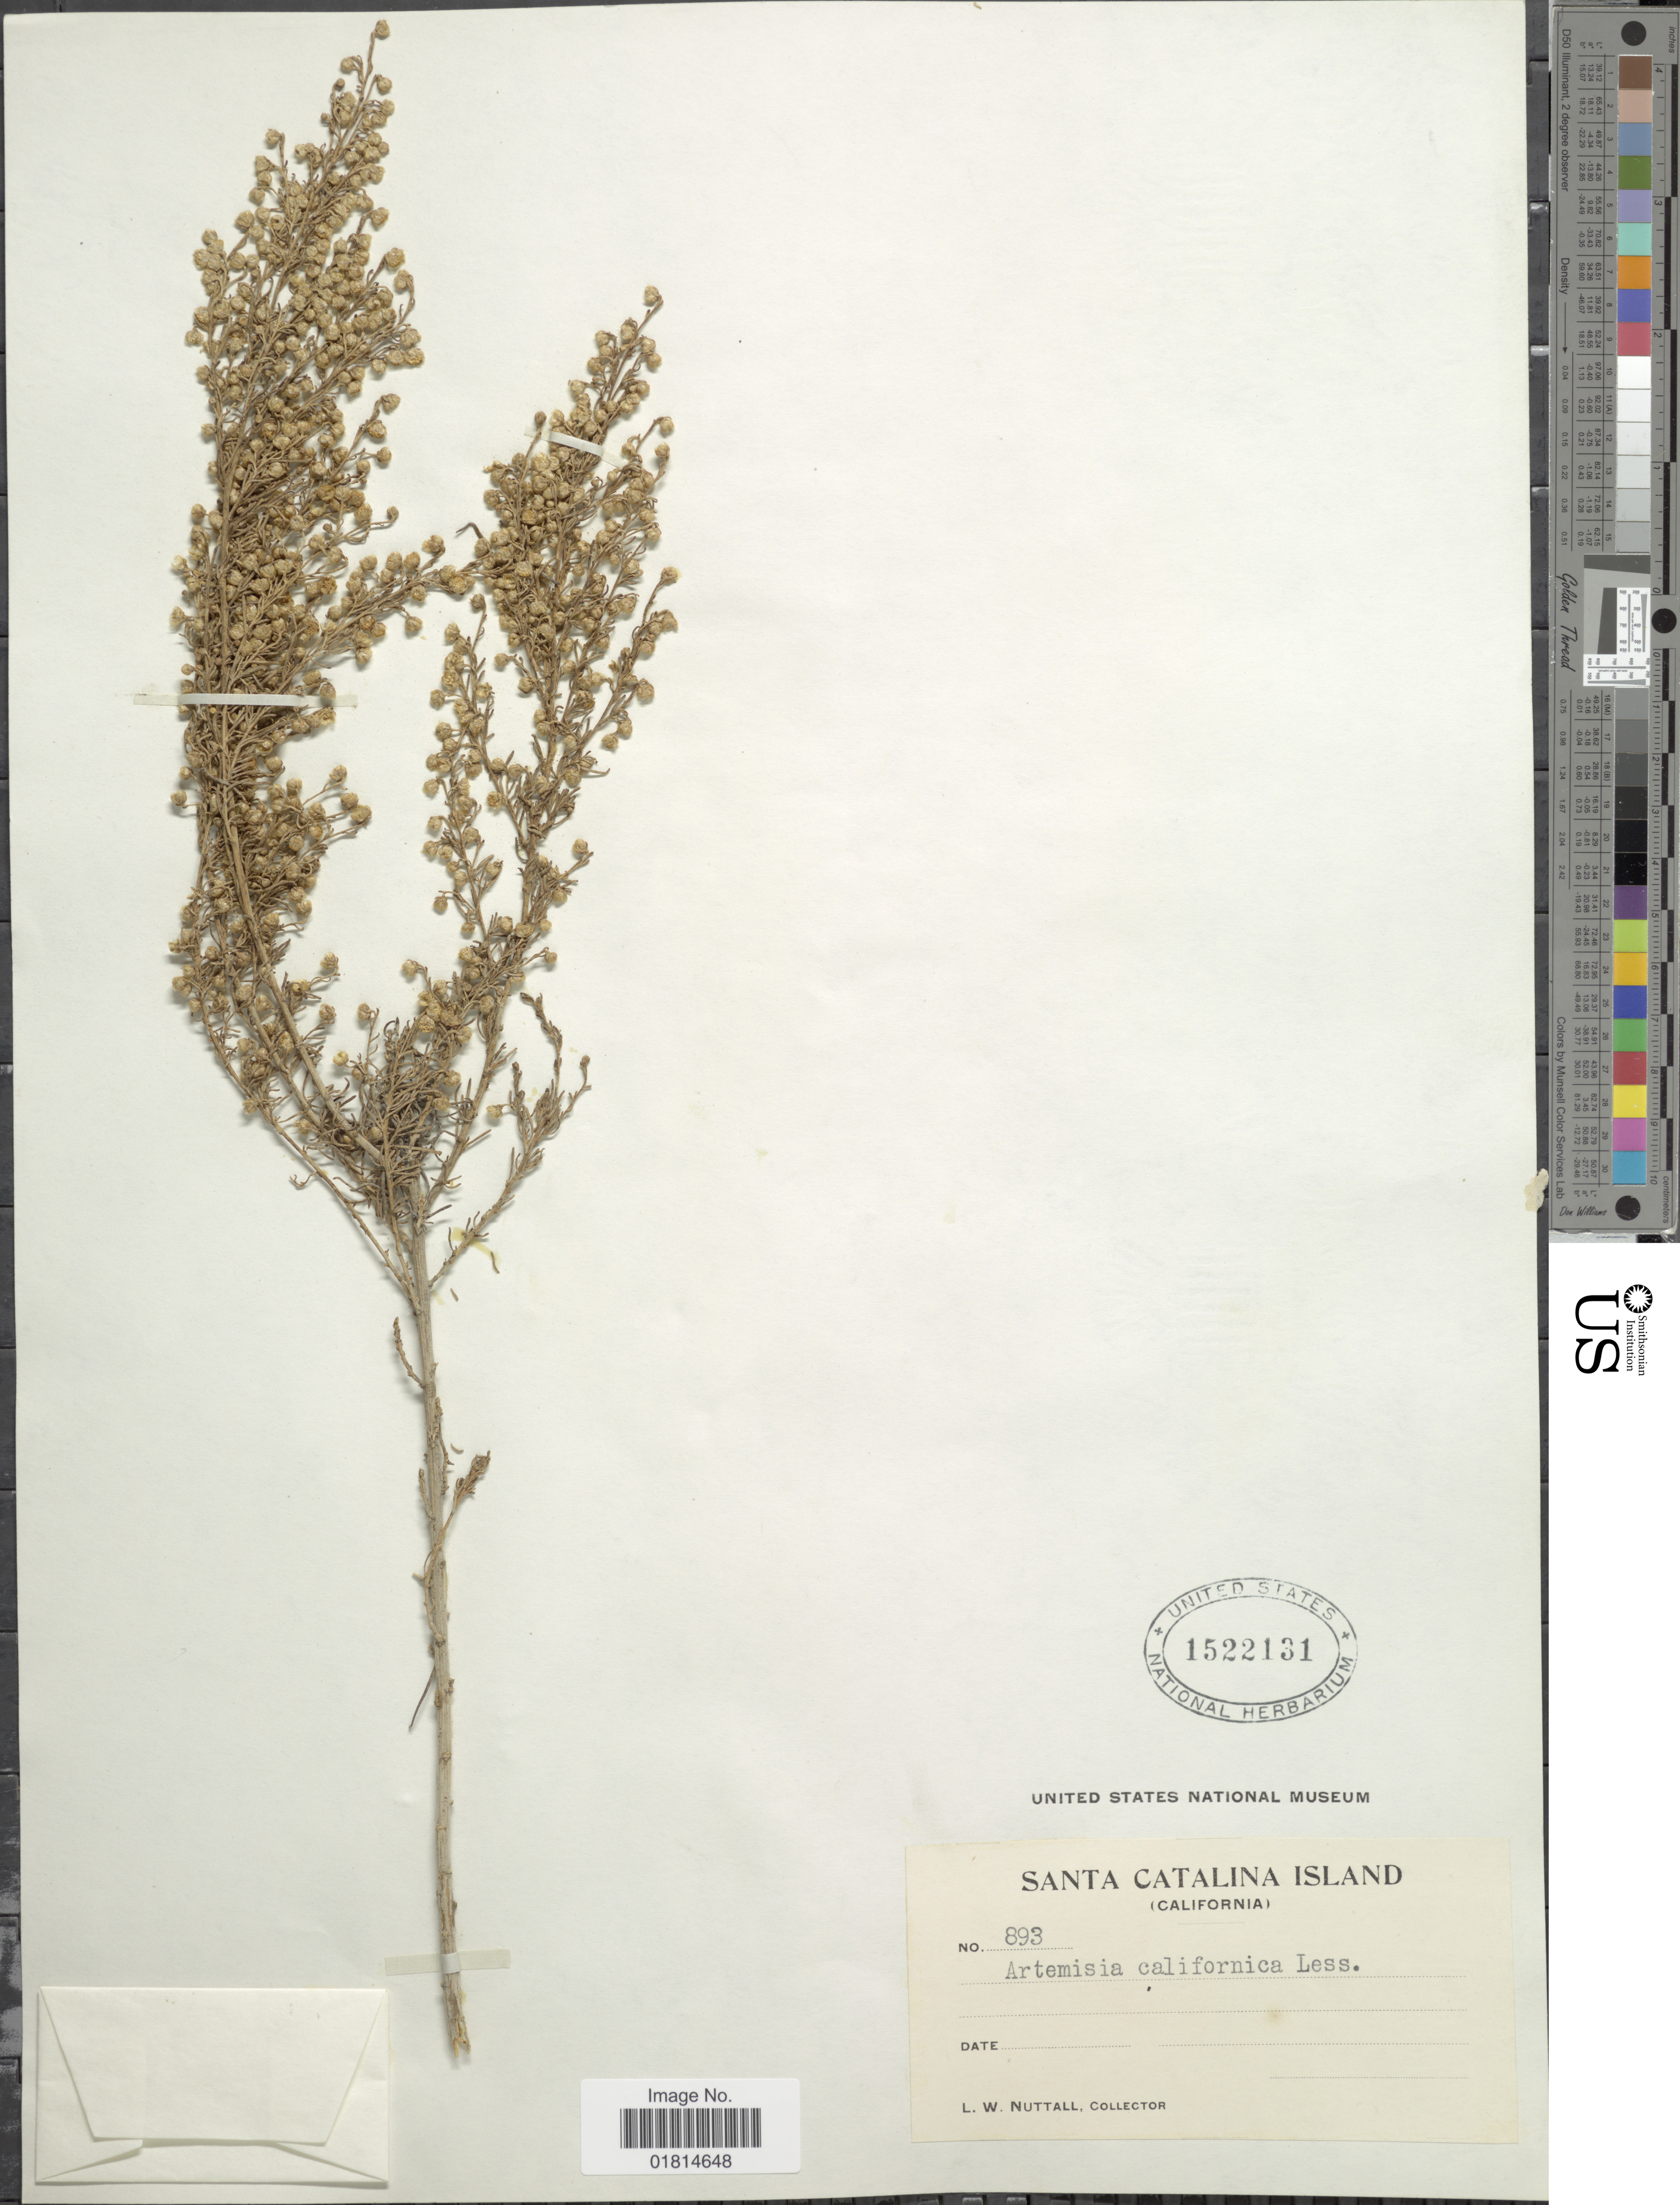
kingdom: Plantae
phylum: Tracheophyta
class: Magnoliopsida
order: Asterales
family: Asteraceae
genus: Artemisia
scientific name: Artemisia californica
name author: Less.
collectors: L. W. Nuttall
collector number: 893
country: United States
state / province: California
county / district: Los Angeles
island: Santa Catalina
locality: Santa Catalina Island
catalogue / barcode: US 1522131